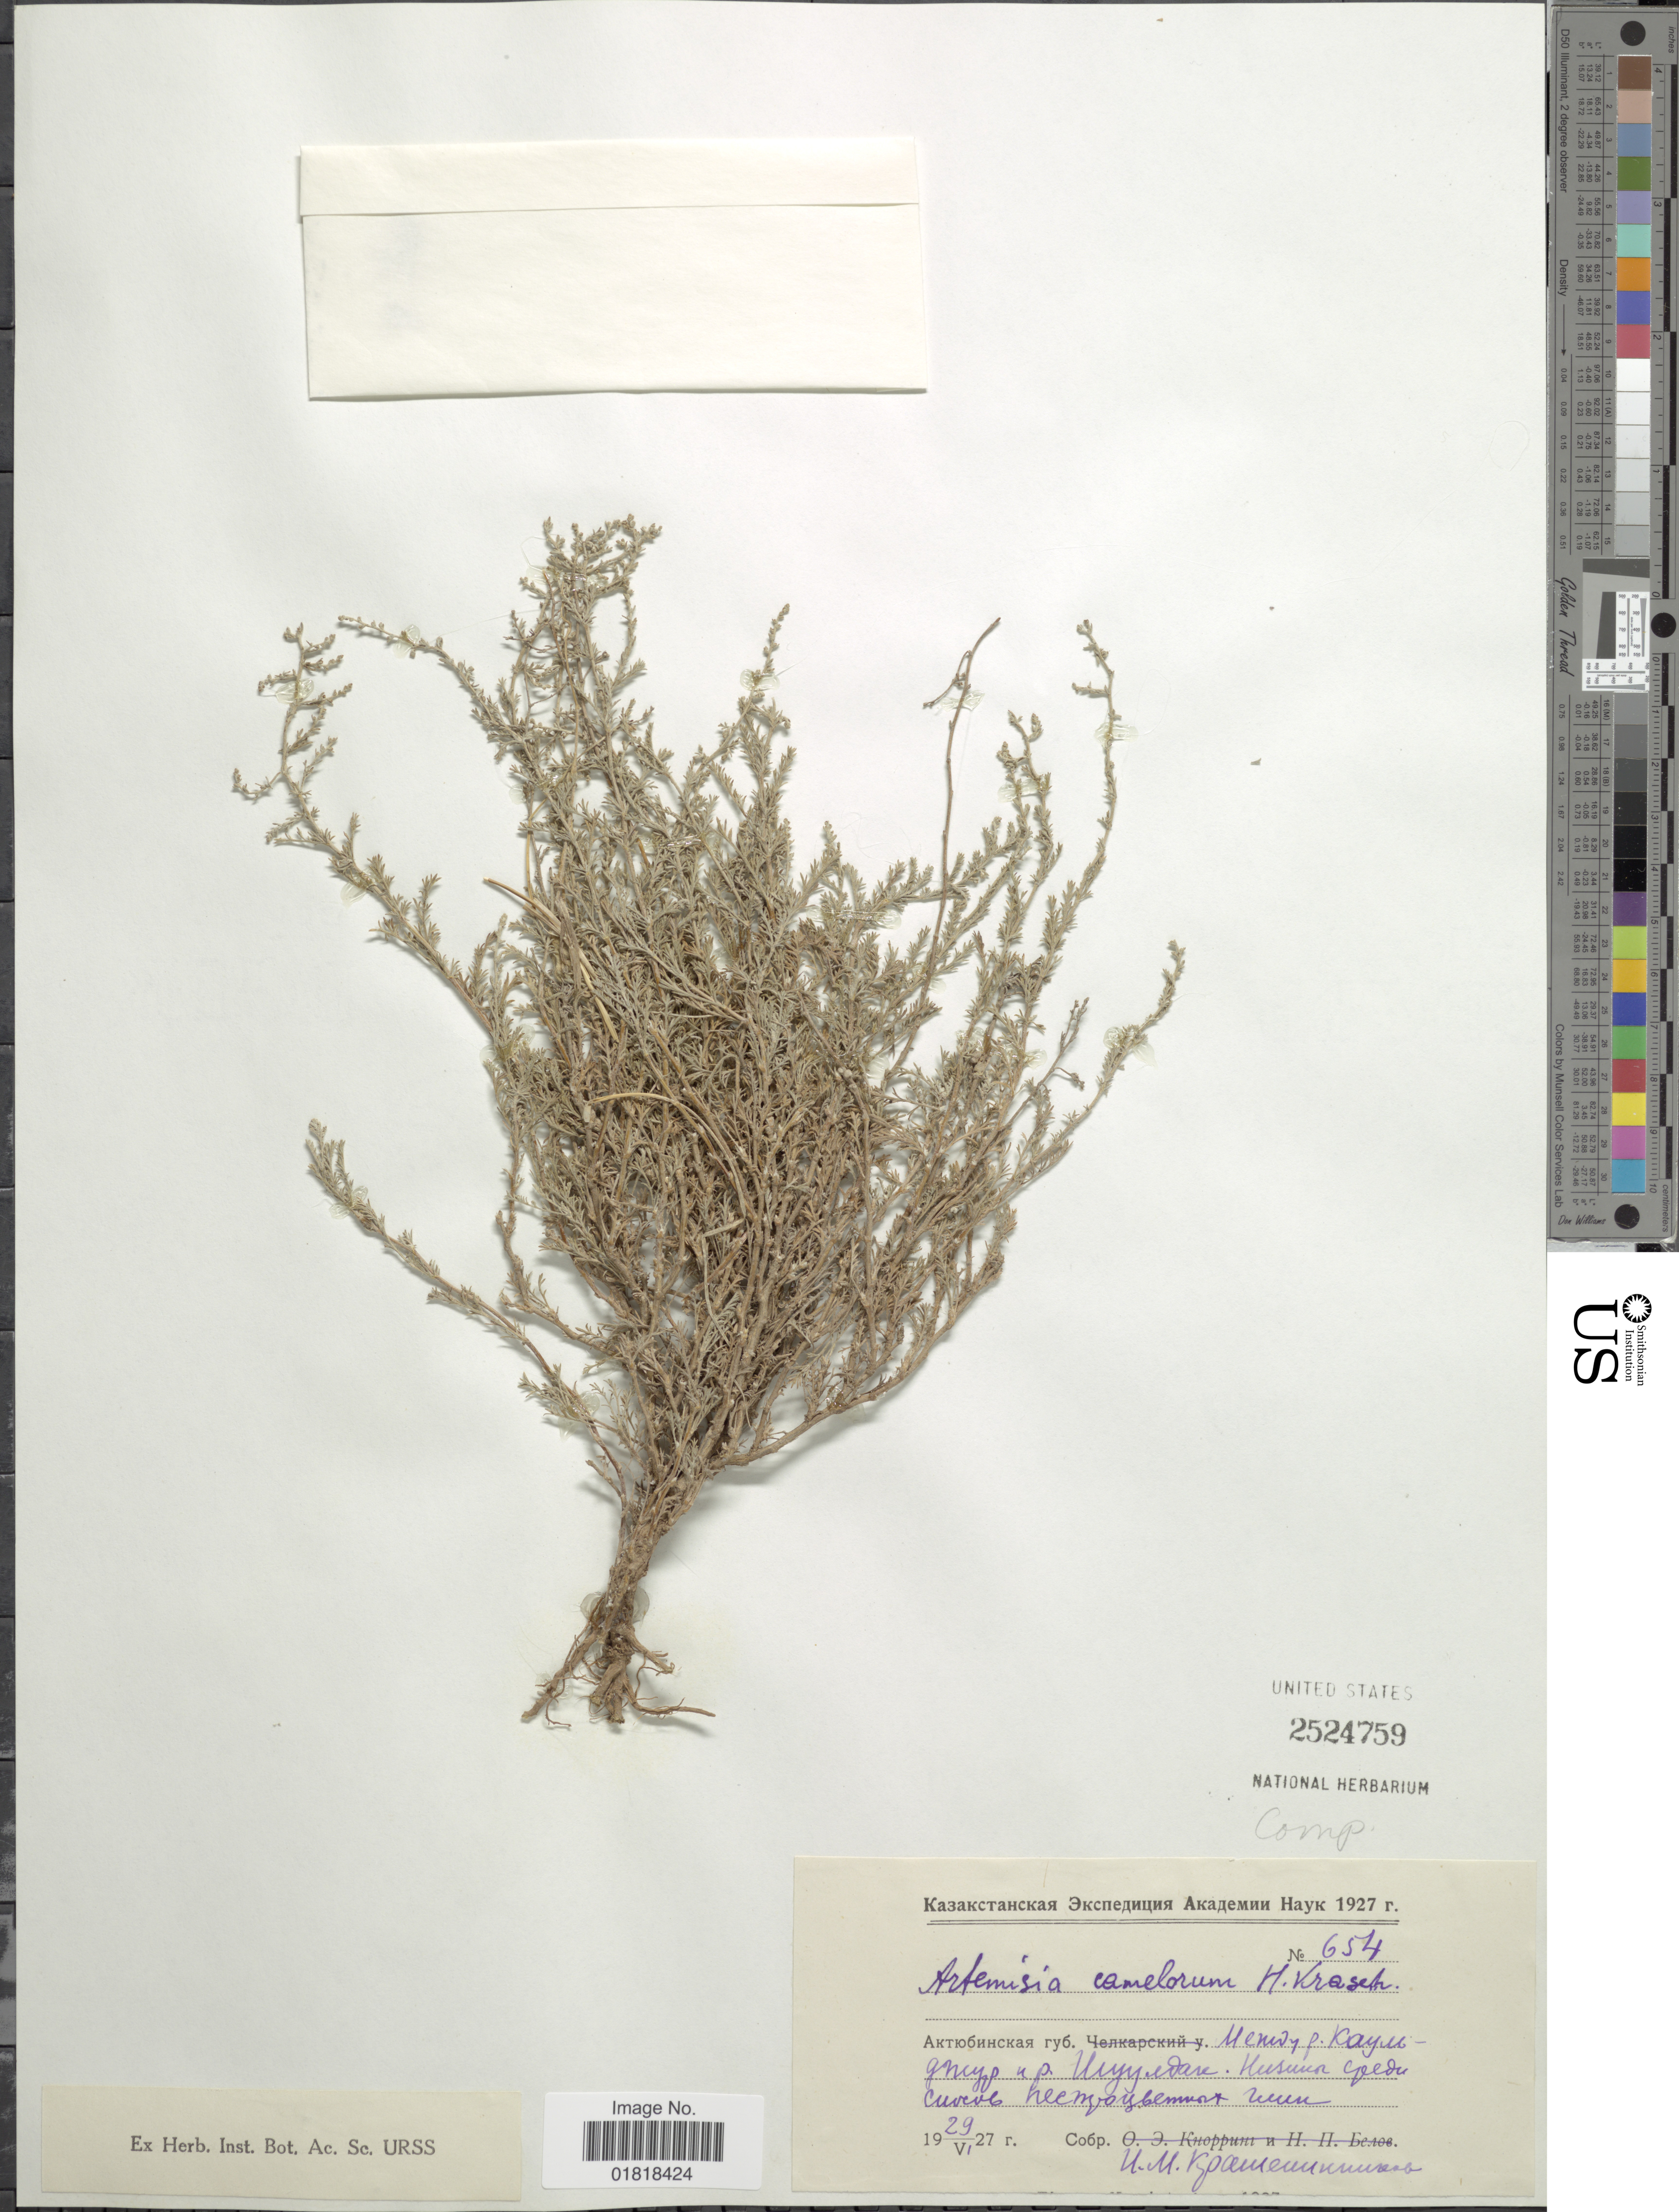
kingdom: Plantae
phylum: Tracheophyta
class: Magnoliopsida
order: Asterales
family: Asteraceae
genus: Artemisia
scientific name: Artemisia camelorum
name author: Krasch.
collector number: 654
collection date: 1927-06-29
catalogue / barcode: US 2524759